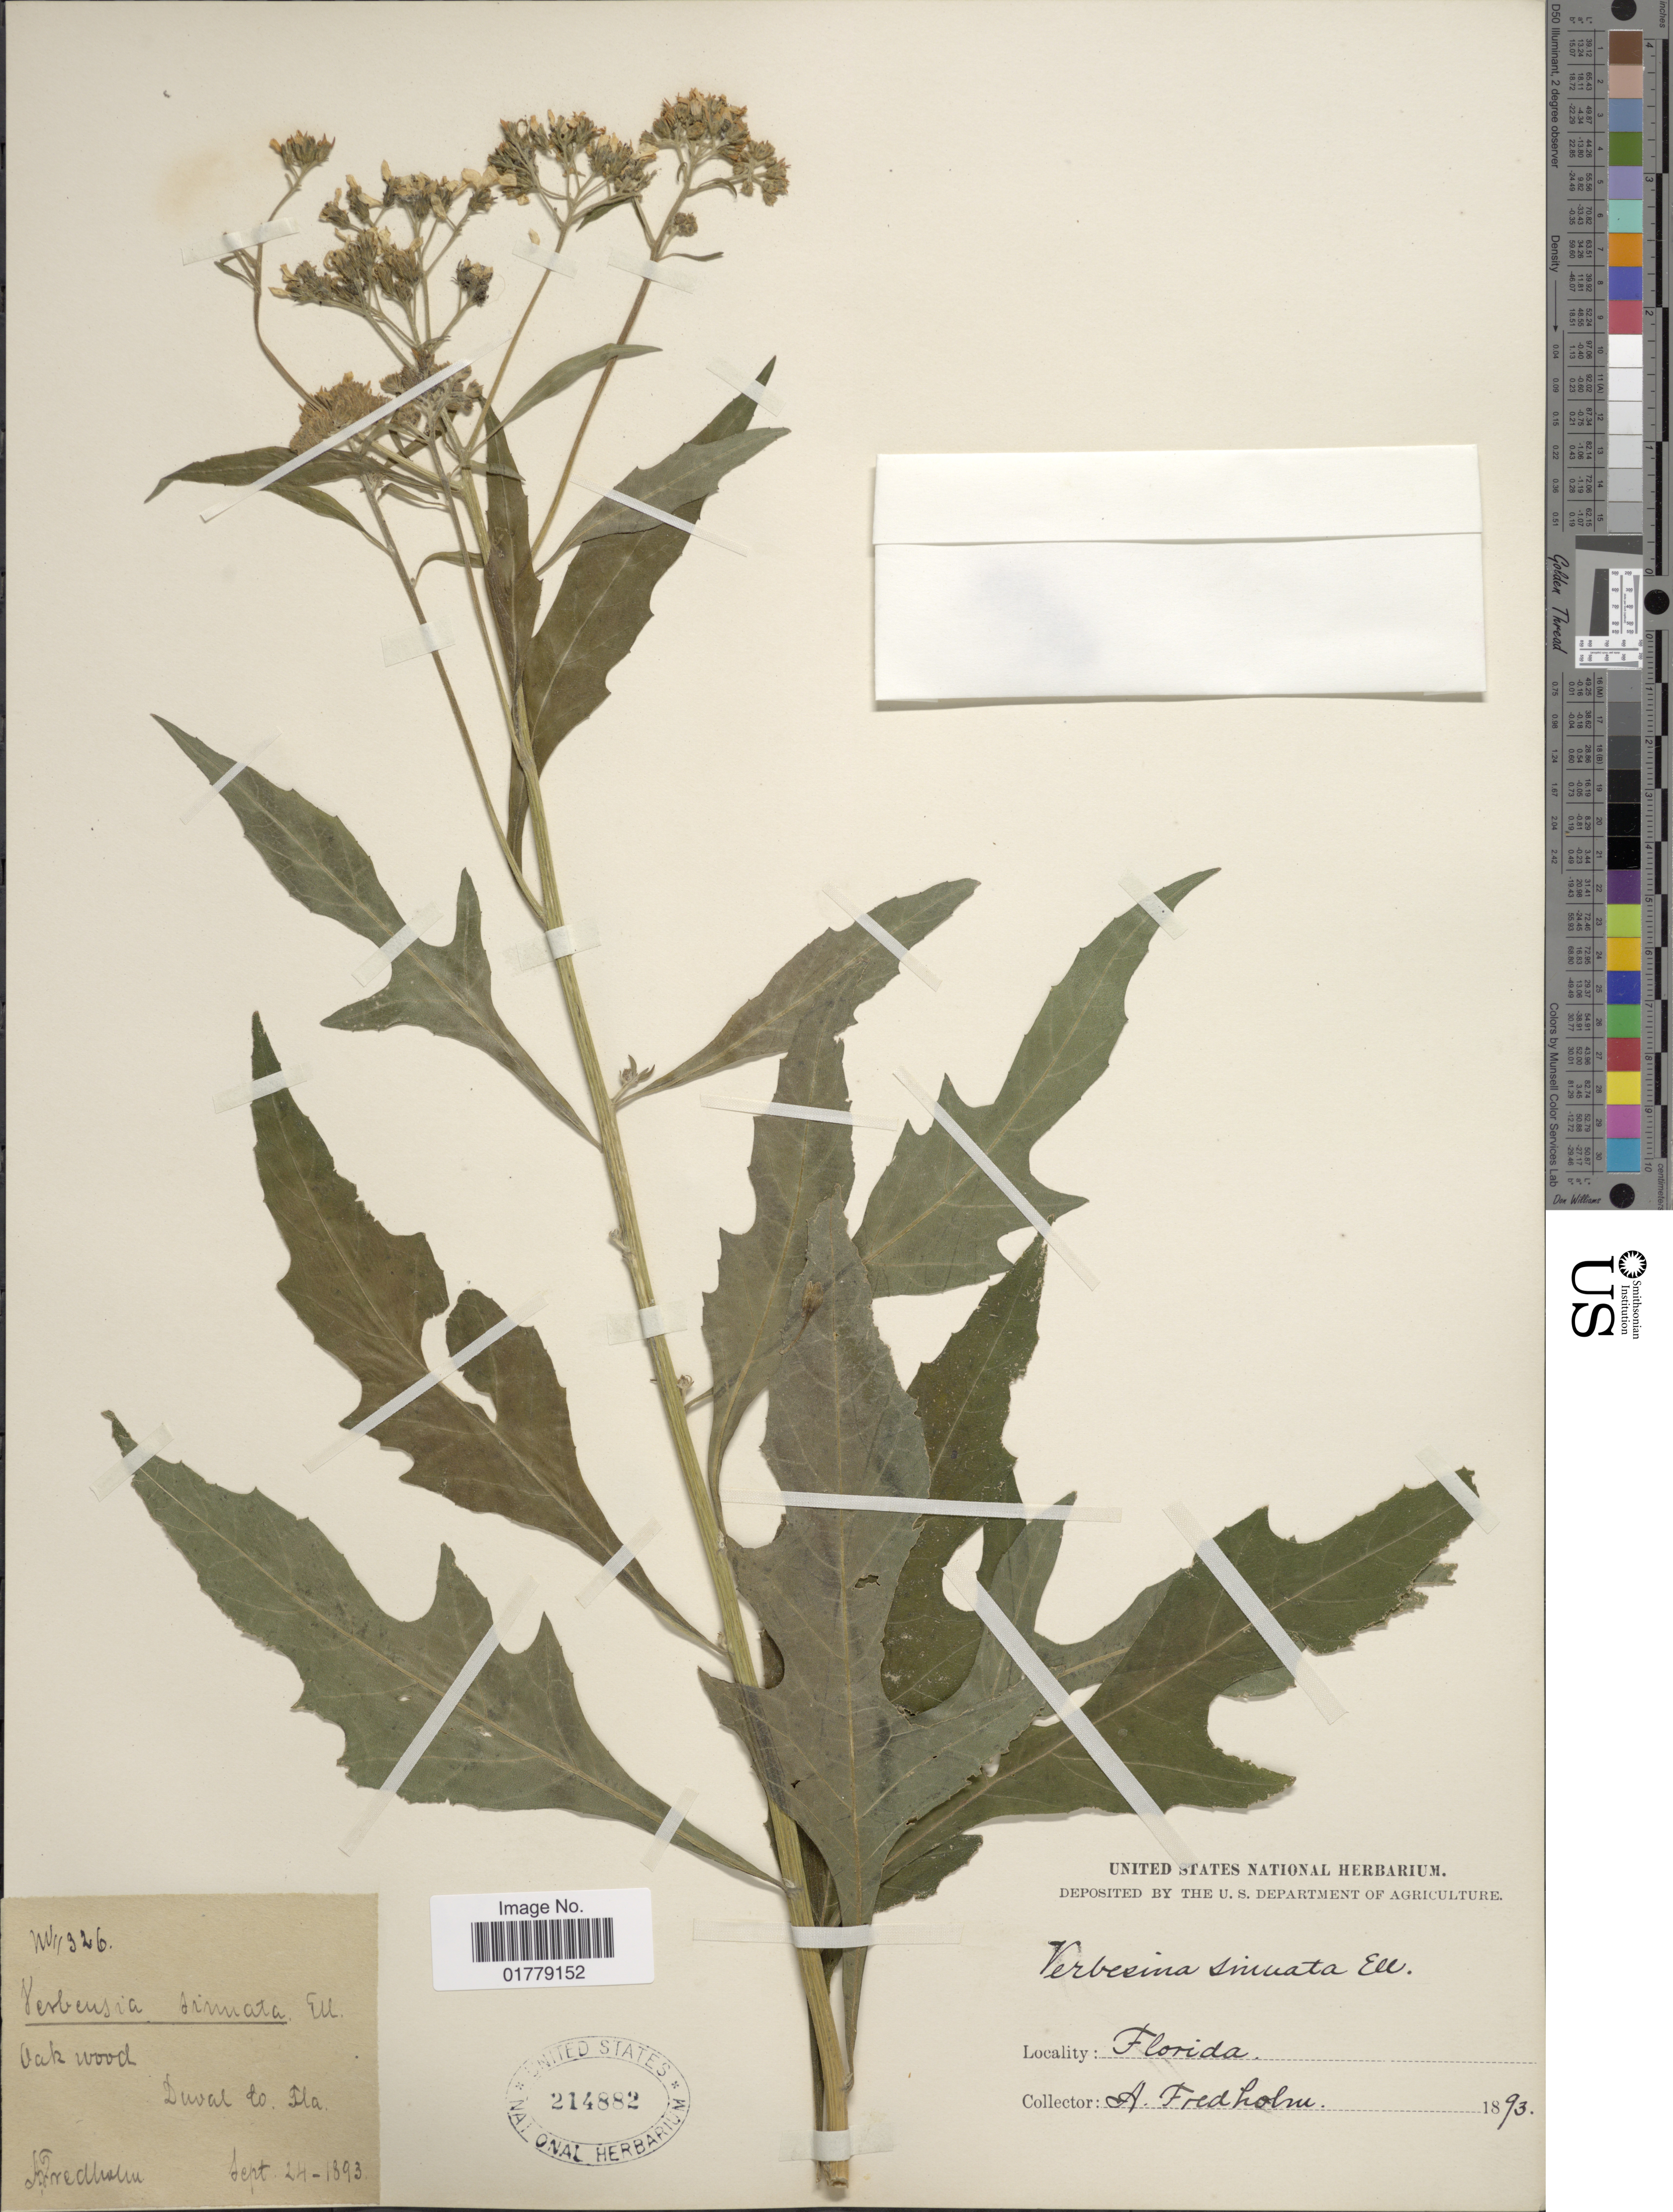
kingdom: Plantae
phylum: Tracheophyta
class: Magnoliopsida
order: Asterales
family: Asteraceae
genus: Verbesina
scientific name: Verbesina laciniata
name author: Poir. & Nutt.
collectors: A. Fredholm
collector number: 326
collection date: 1893-09-24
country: United States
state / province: Florida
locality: Oak wood, Duval Co. Fla.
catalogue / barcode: US 214882